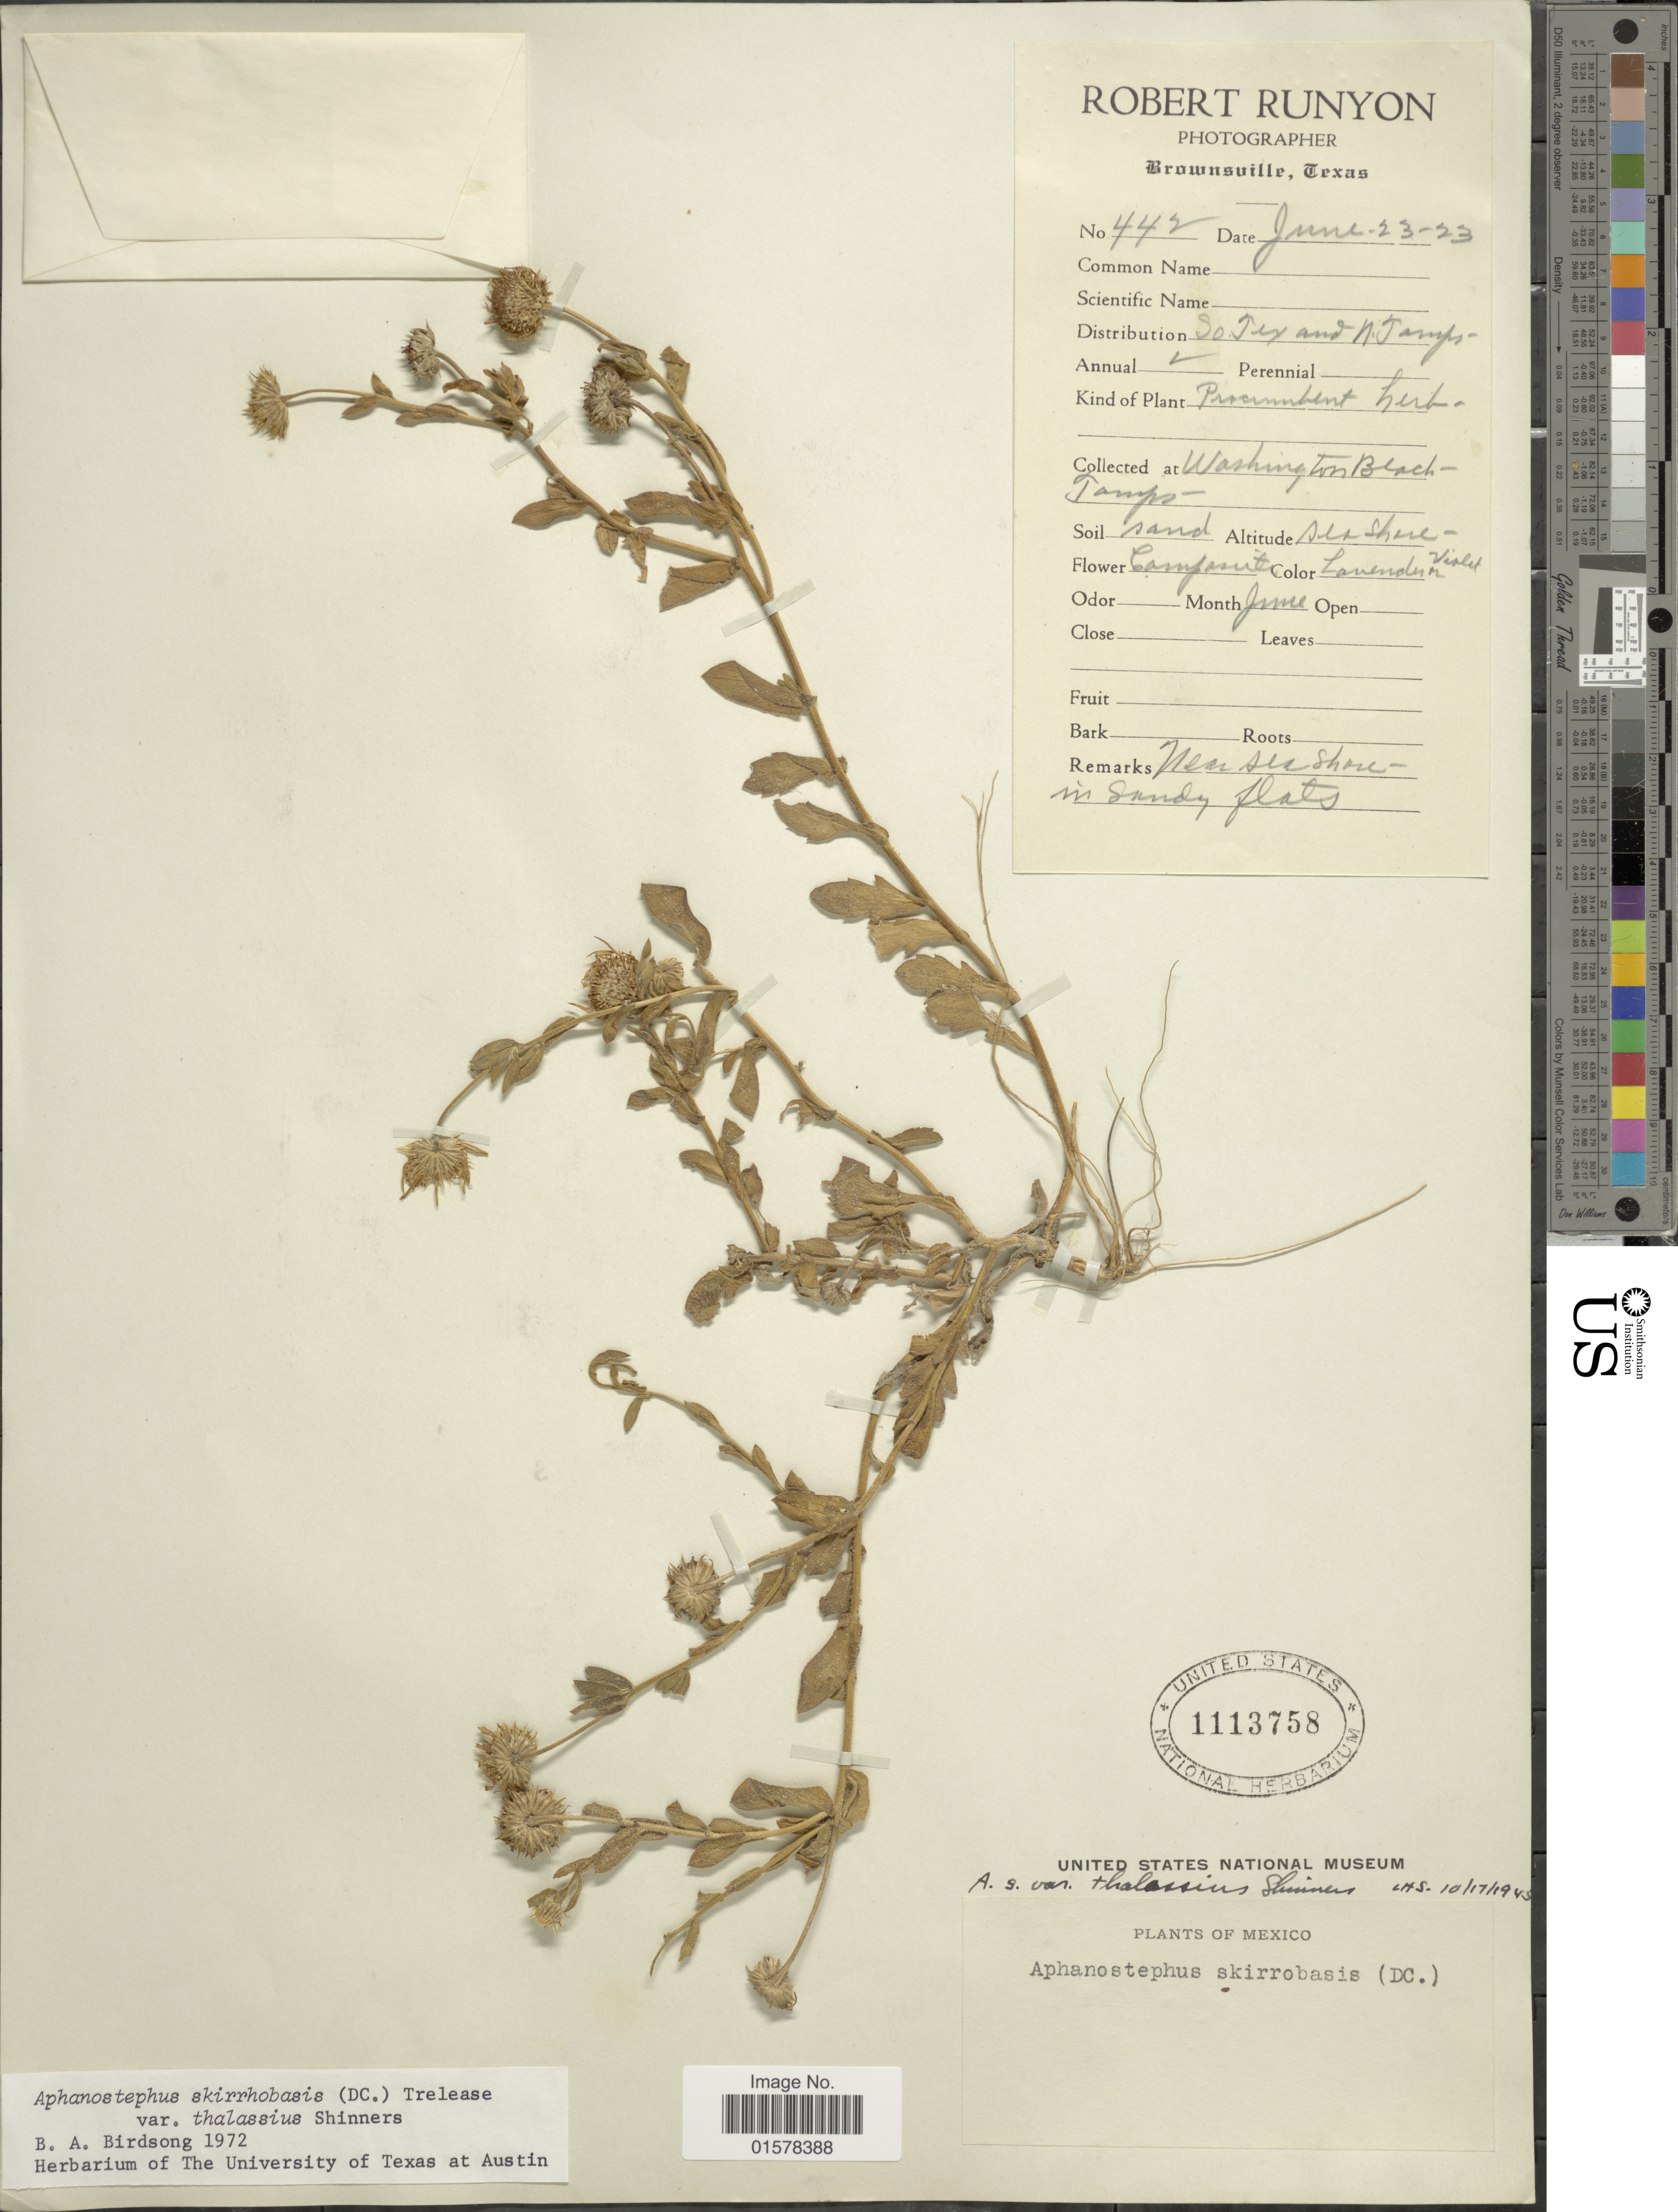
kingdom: Plantae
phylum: Tracheophyta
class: Magnoliopsida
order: Asterales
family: Asteraceae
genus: Aphanostephus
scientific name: Aphanostephus skirrhobasis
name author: (DC.) Trel. ex Coville & Branner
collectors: R. Runyon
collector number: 442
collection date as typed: Transcribed d/m/y: 23/6/23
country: Mexico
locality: Mexico. So. Tex and N. Tamps. Washington Beach Tamps.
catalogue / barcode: US 1113758